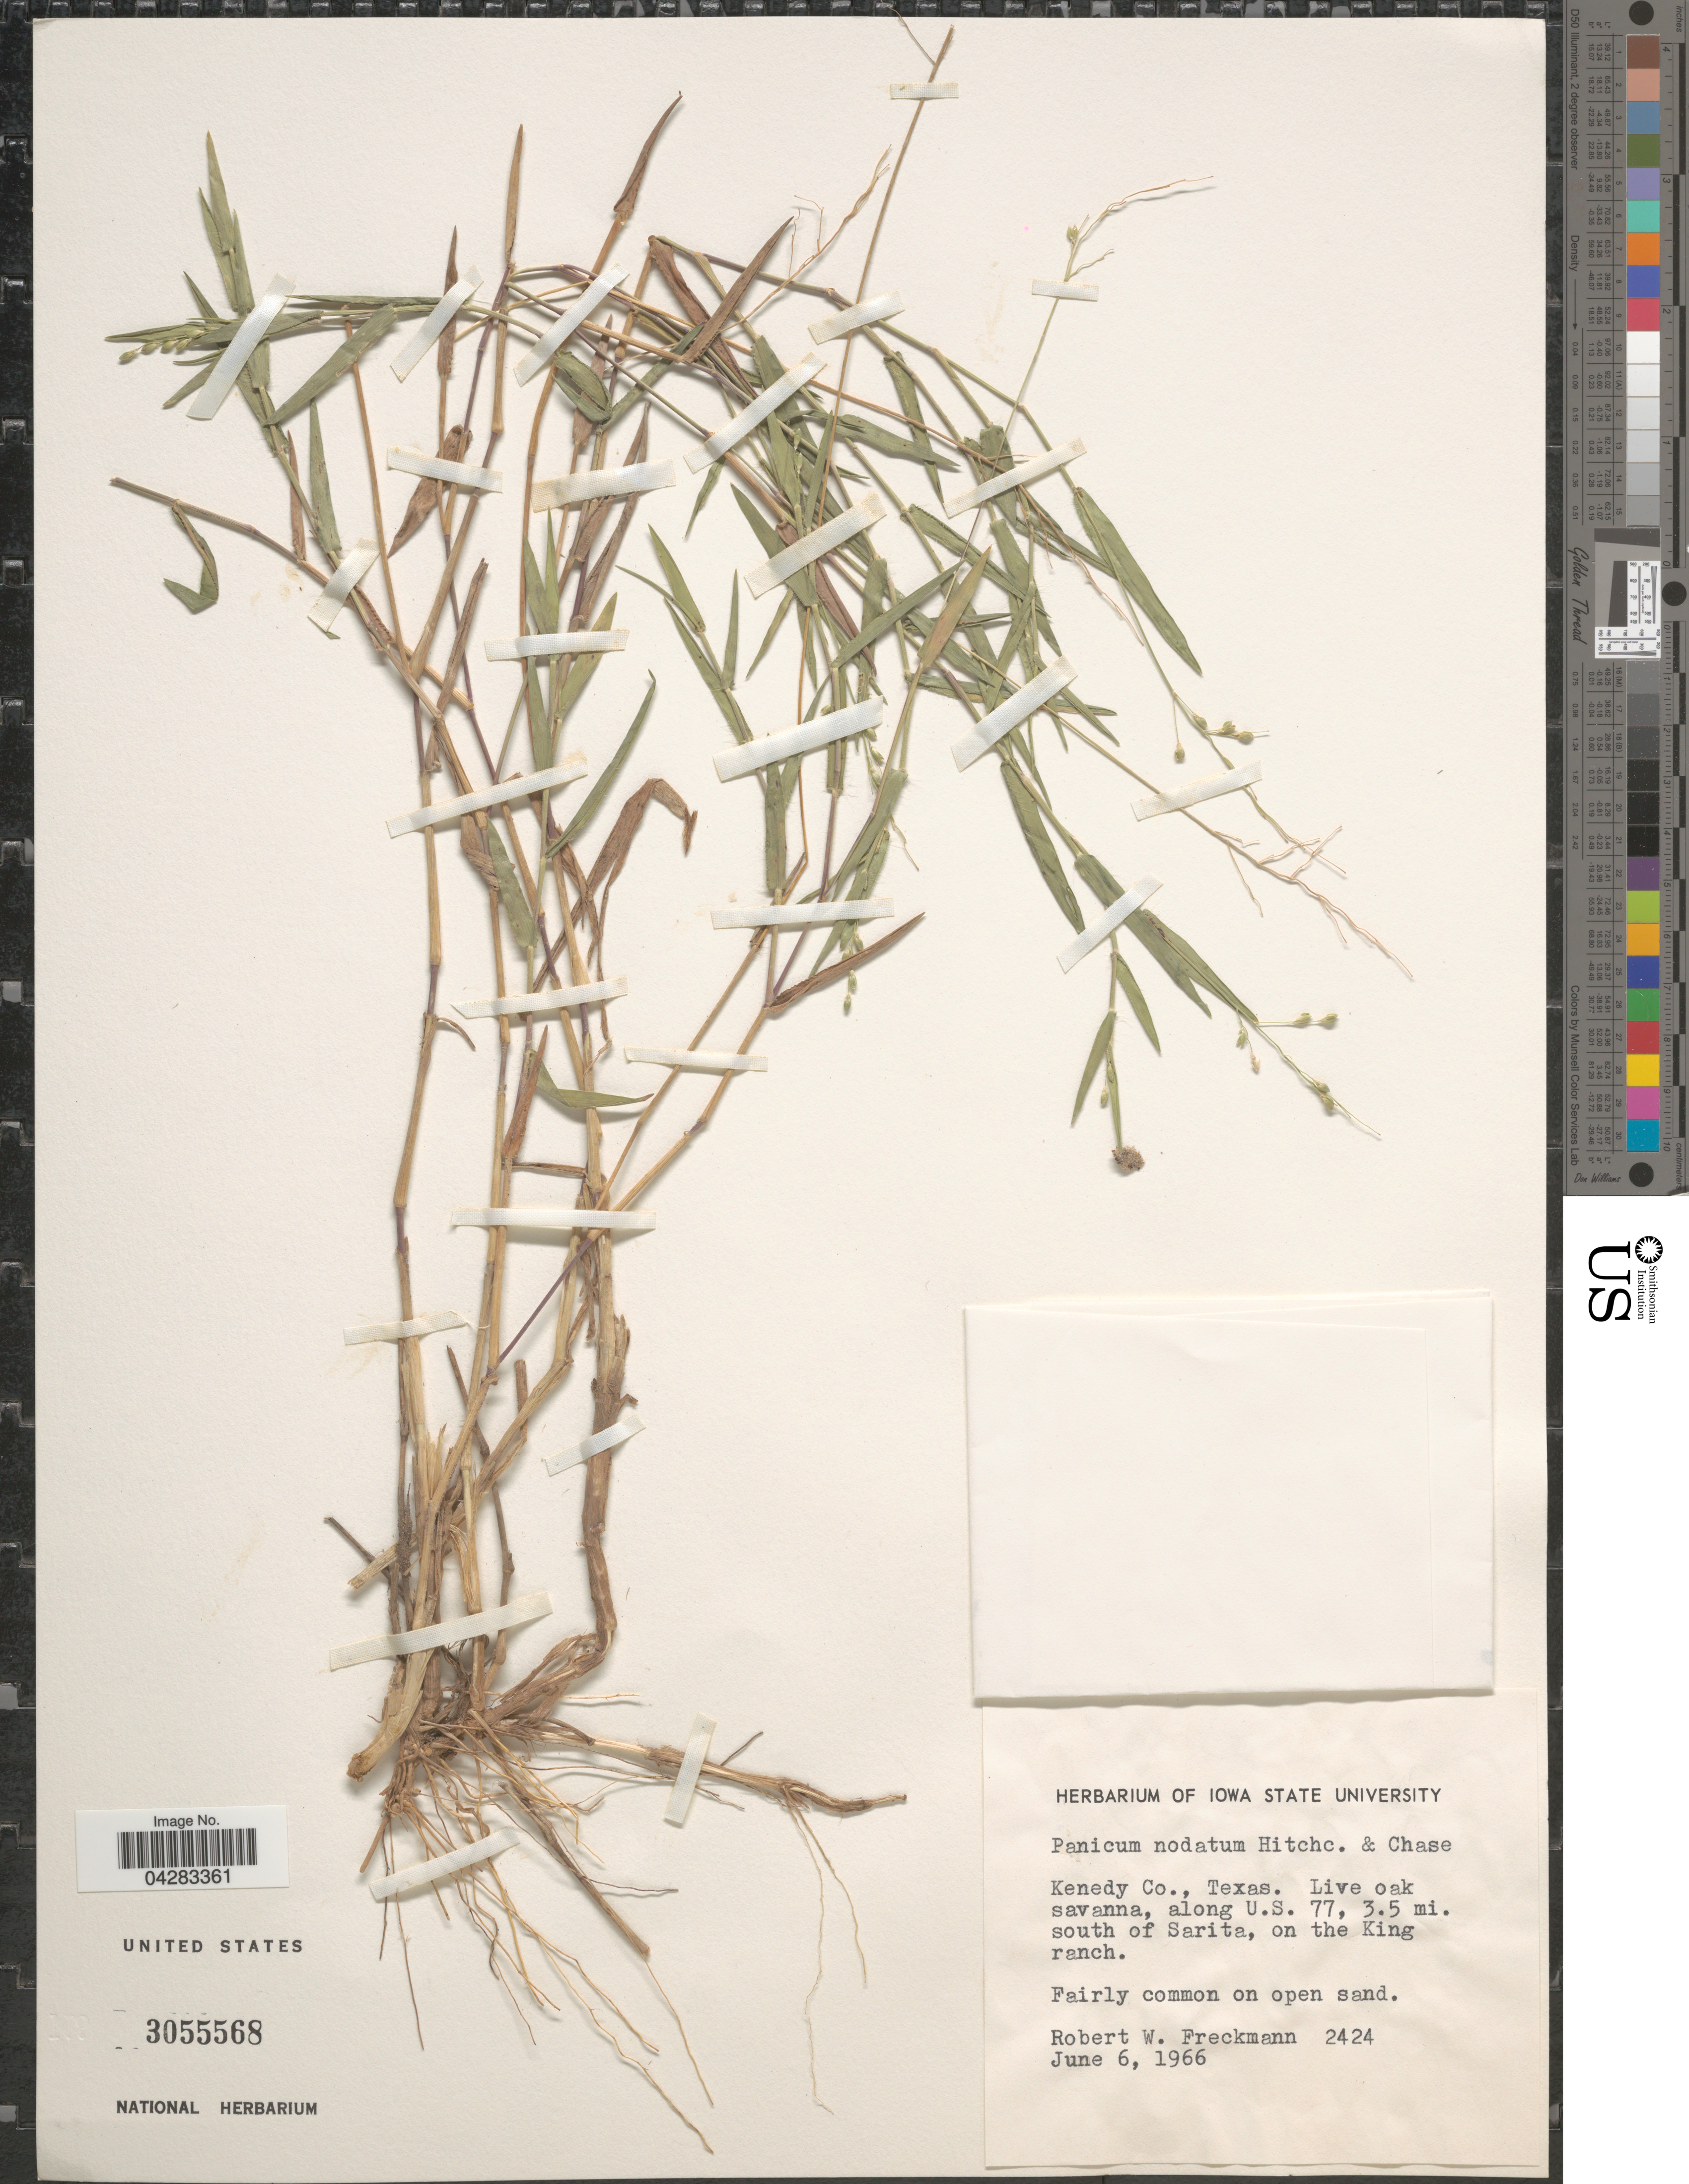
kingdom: Plantae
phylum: Tracheophyta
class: Liliopsida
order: Poales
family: Poaceae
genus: Dichanthelium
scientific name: Dichanthelium nodatum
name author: (Hitchc. & Chase) Gould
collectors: R. Freckmann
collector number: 2424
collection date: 1966-06-06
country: United States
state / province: Texas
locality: Kenedy Co. Live oak savanna, along U.S. 77, 3.5 mi. south of Sarita, on the King ranch.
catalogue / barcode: US 3055568